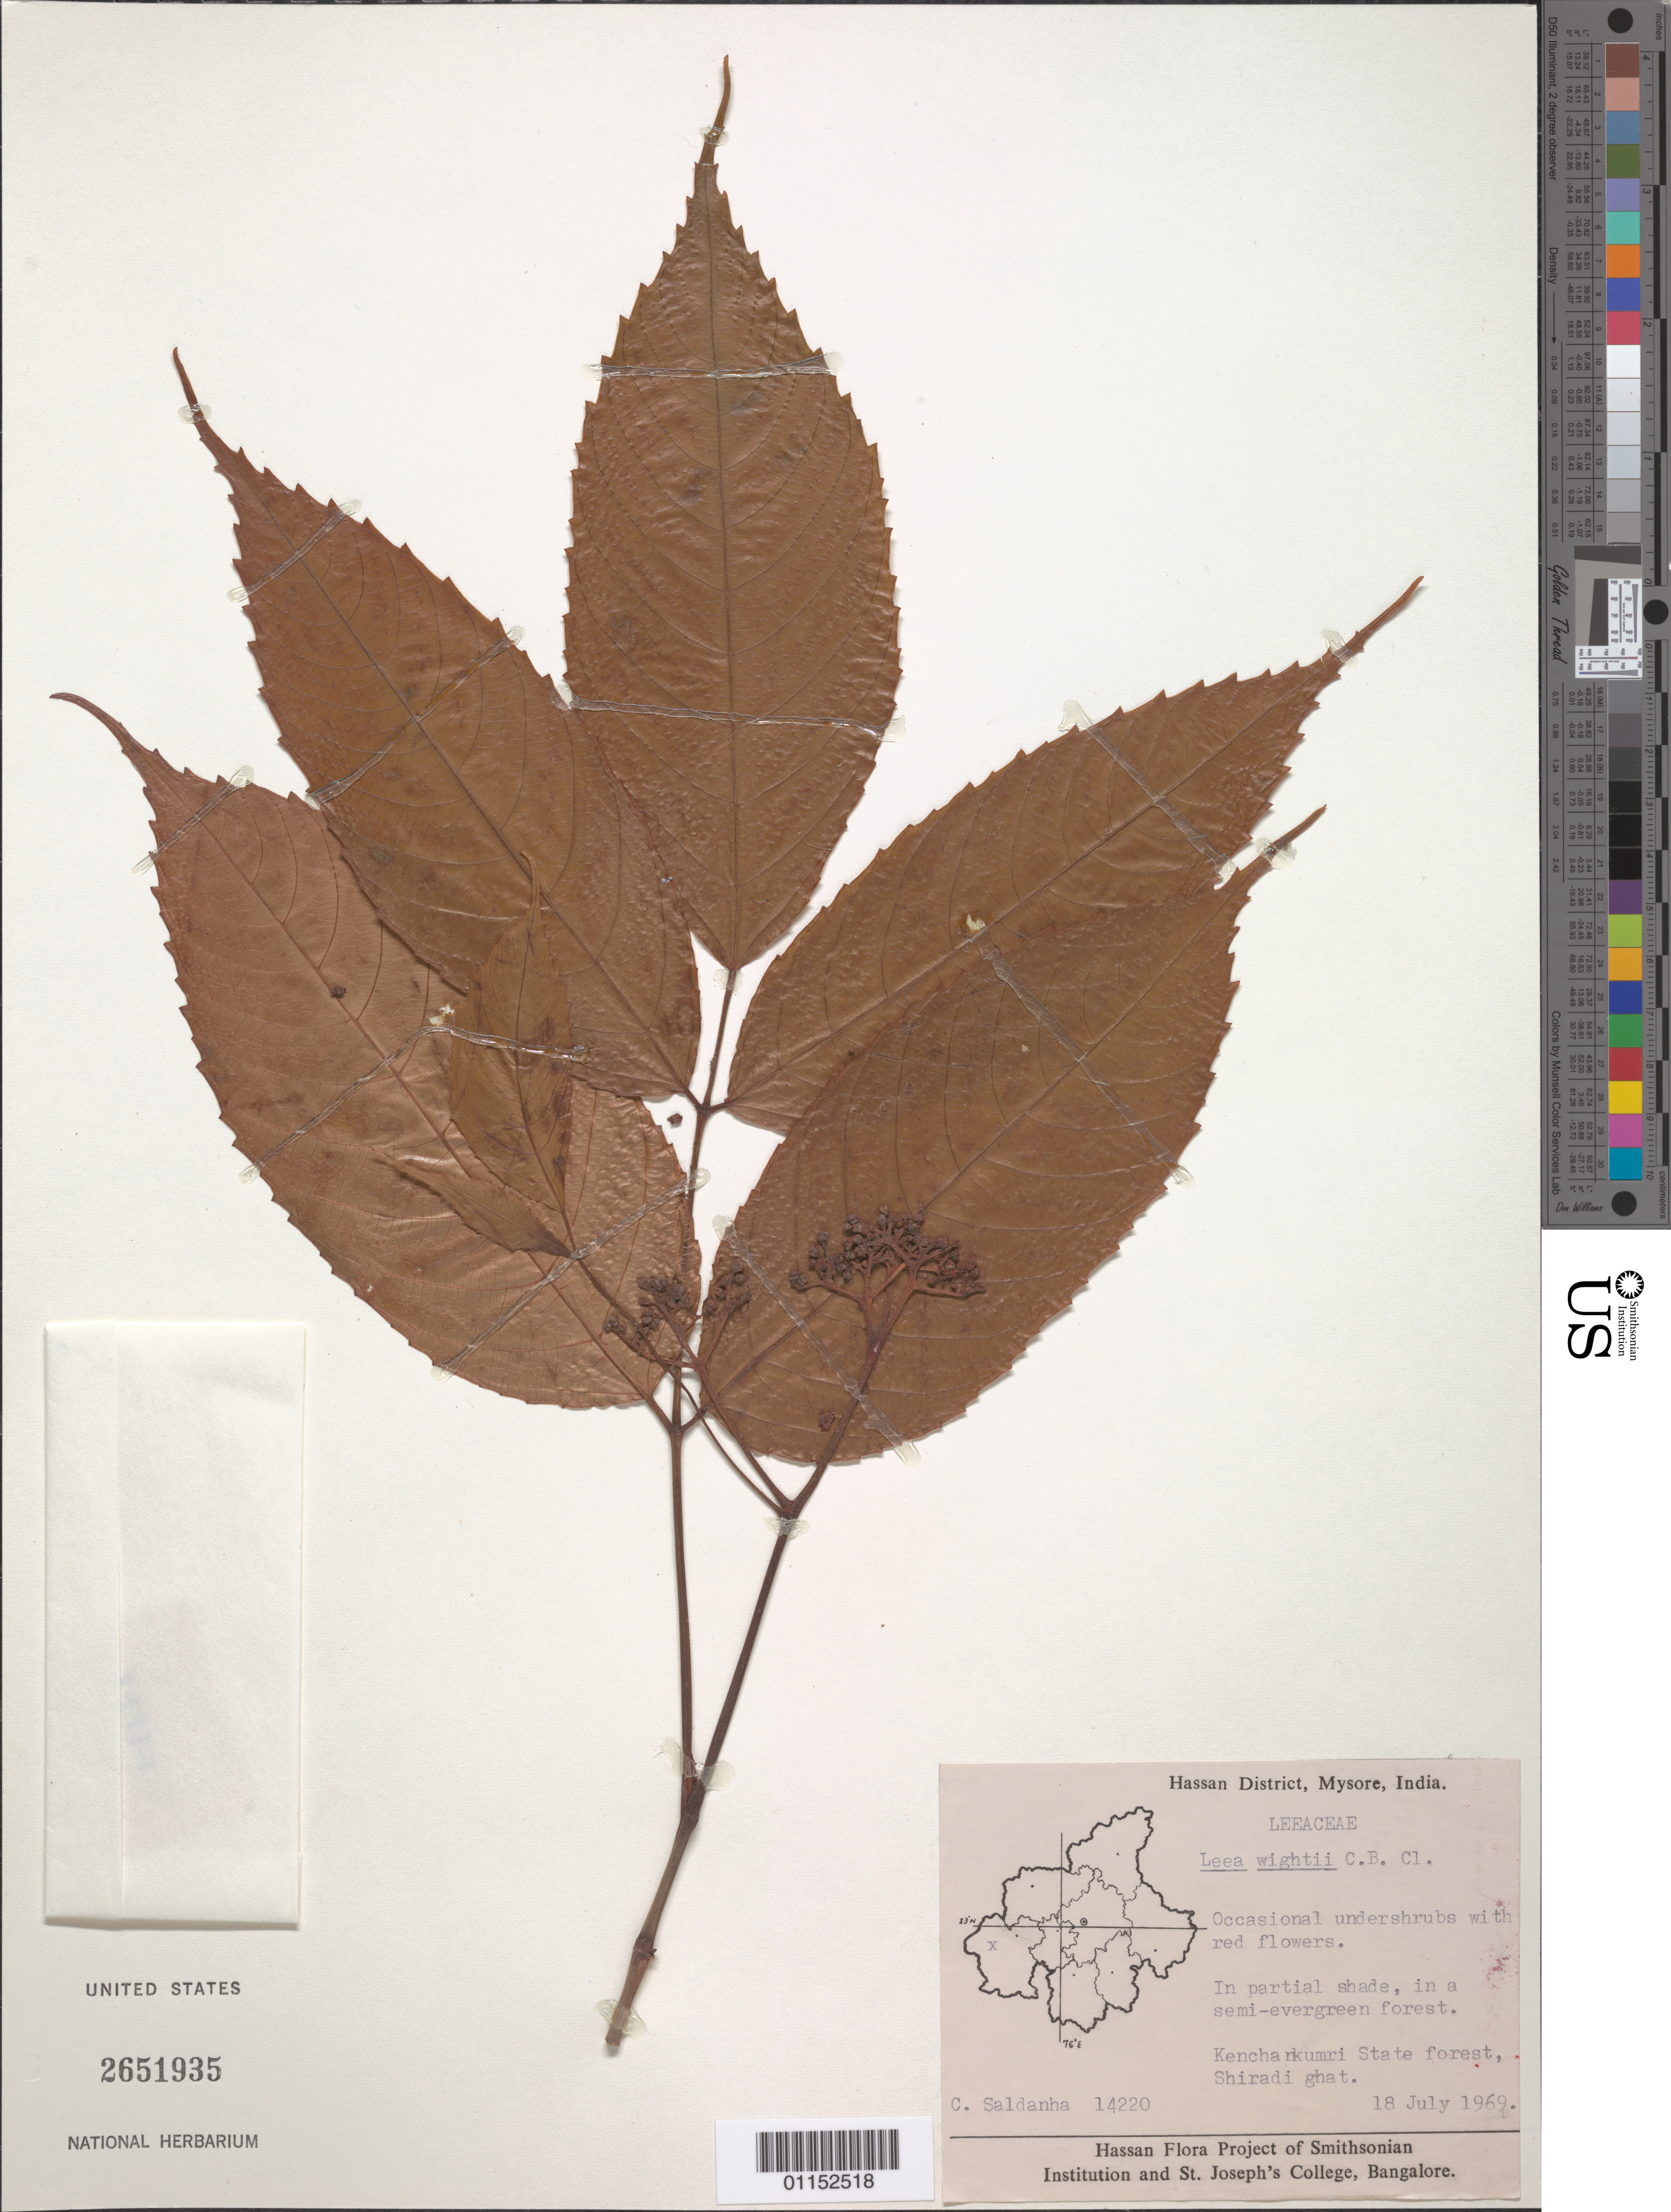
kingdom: Plantae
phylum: Tracheophyta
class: Magnoliopsida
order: Vitales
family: Vitaceae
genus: Leea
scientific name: Leea setuligera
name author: C.B. Clarke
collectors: C. J. Saldanha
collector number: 14220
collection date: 1969-07-18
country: India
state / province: Karnataka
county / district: Mysore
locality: Kenchankumri State forest. Shiradi ghat.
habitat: Occasional undershrubs. In partial shade in semi-evergreen forest.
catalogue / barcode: US 2651935